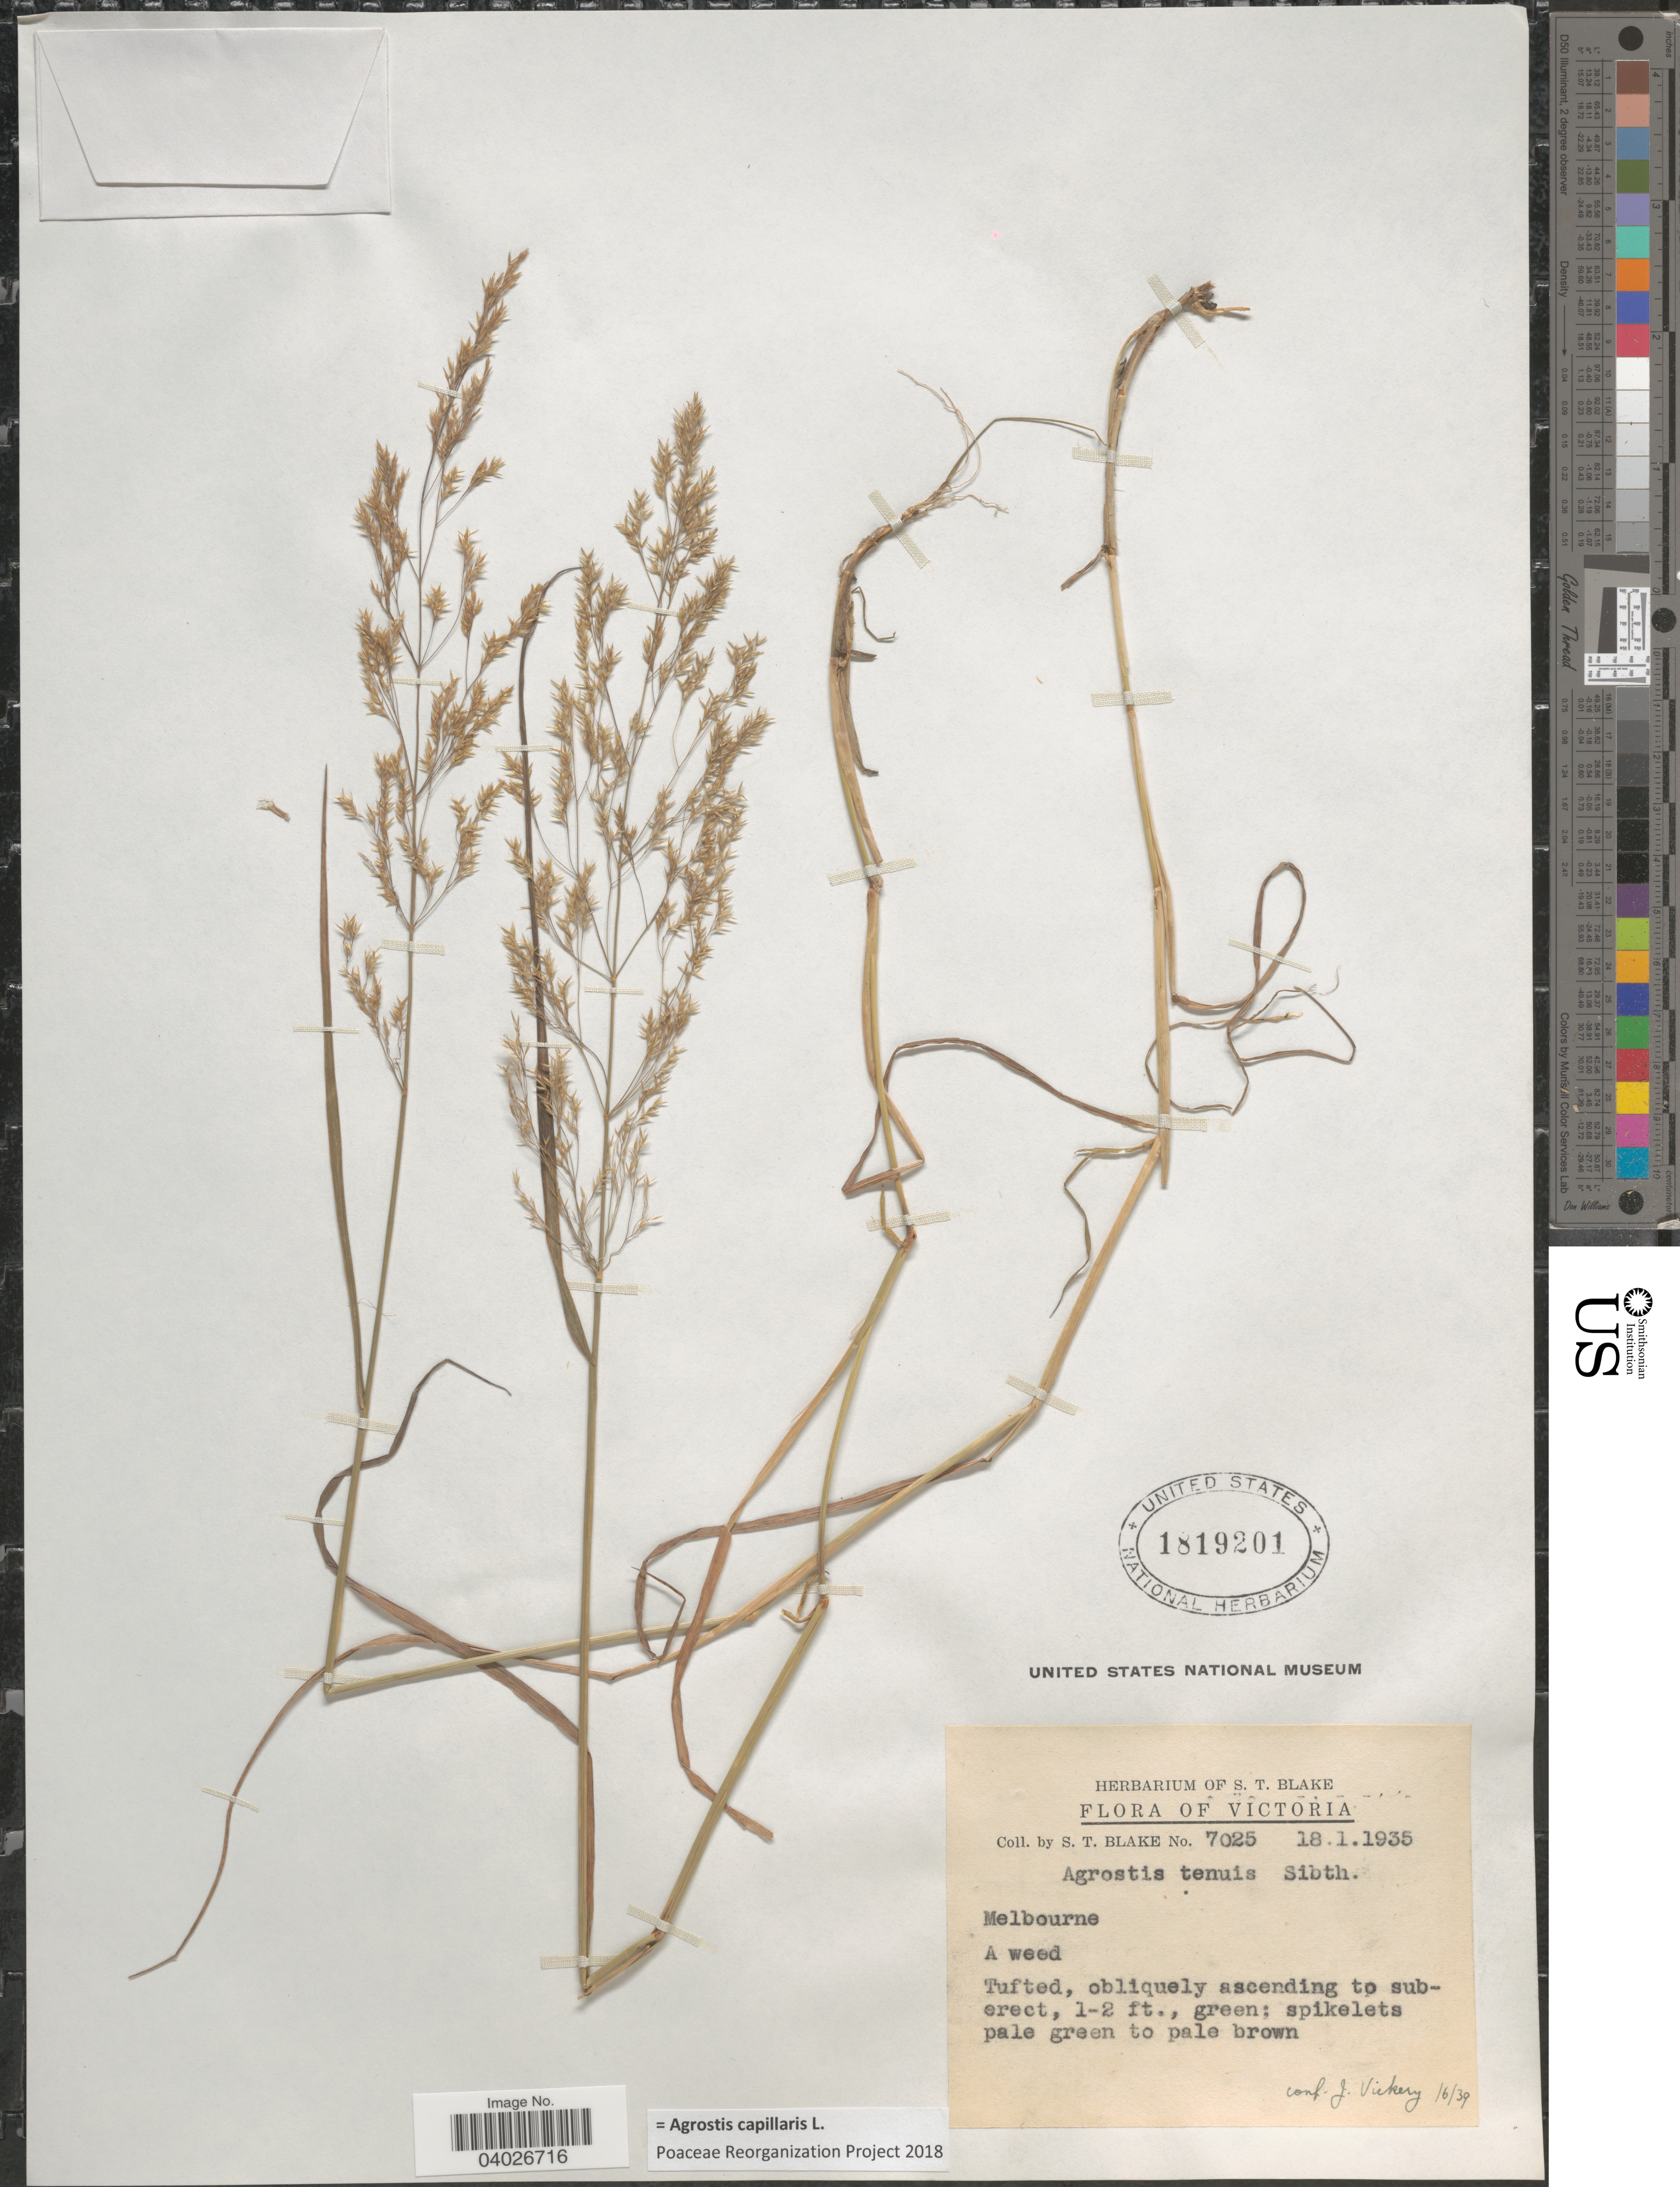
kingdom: Plantae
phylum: Tracheophyta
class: Liliopsida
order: Poales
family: Poaceae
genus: Agrostis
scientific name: Agrostis capillaris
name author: L.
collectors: S. T. Blake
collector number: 7025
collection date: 1935-01-18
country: Australia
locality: Victoria. Melbourne.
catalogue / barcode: US 1819201